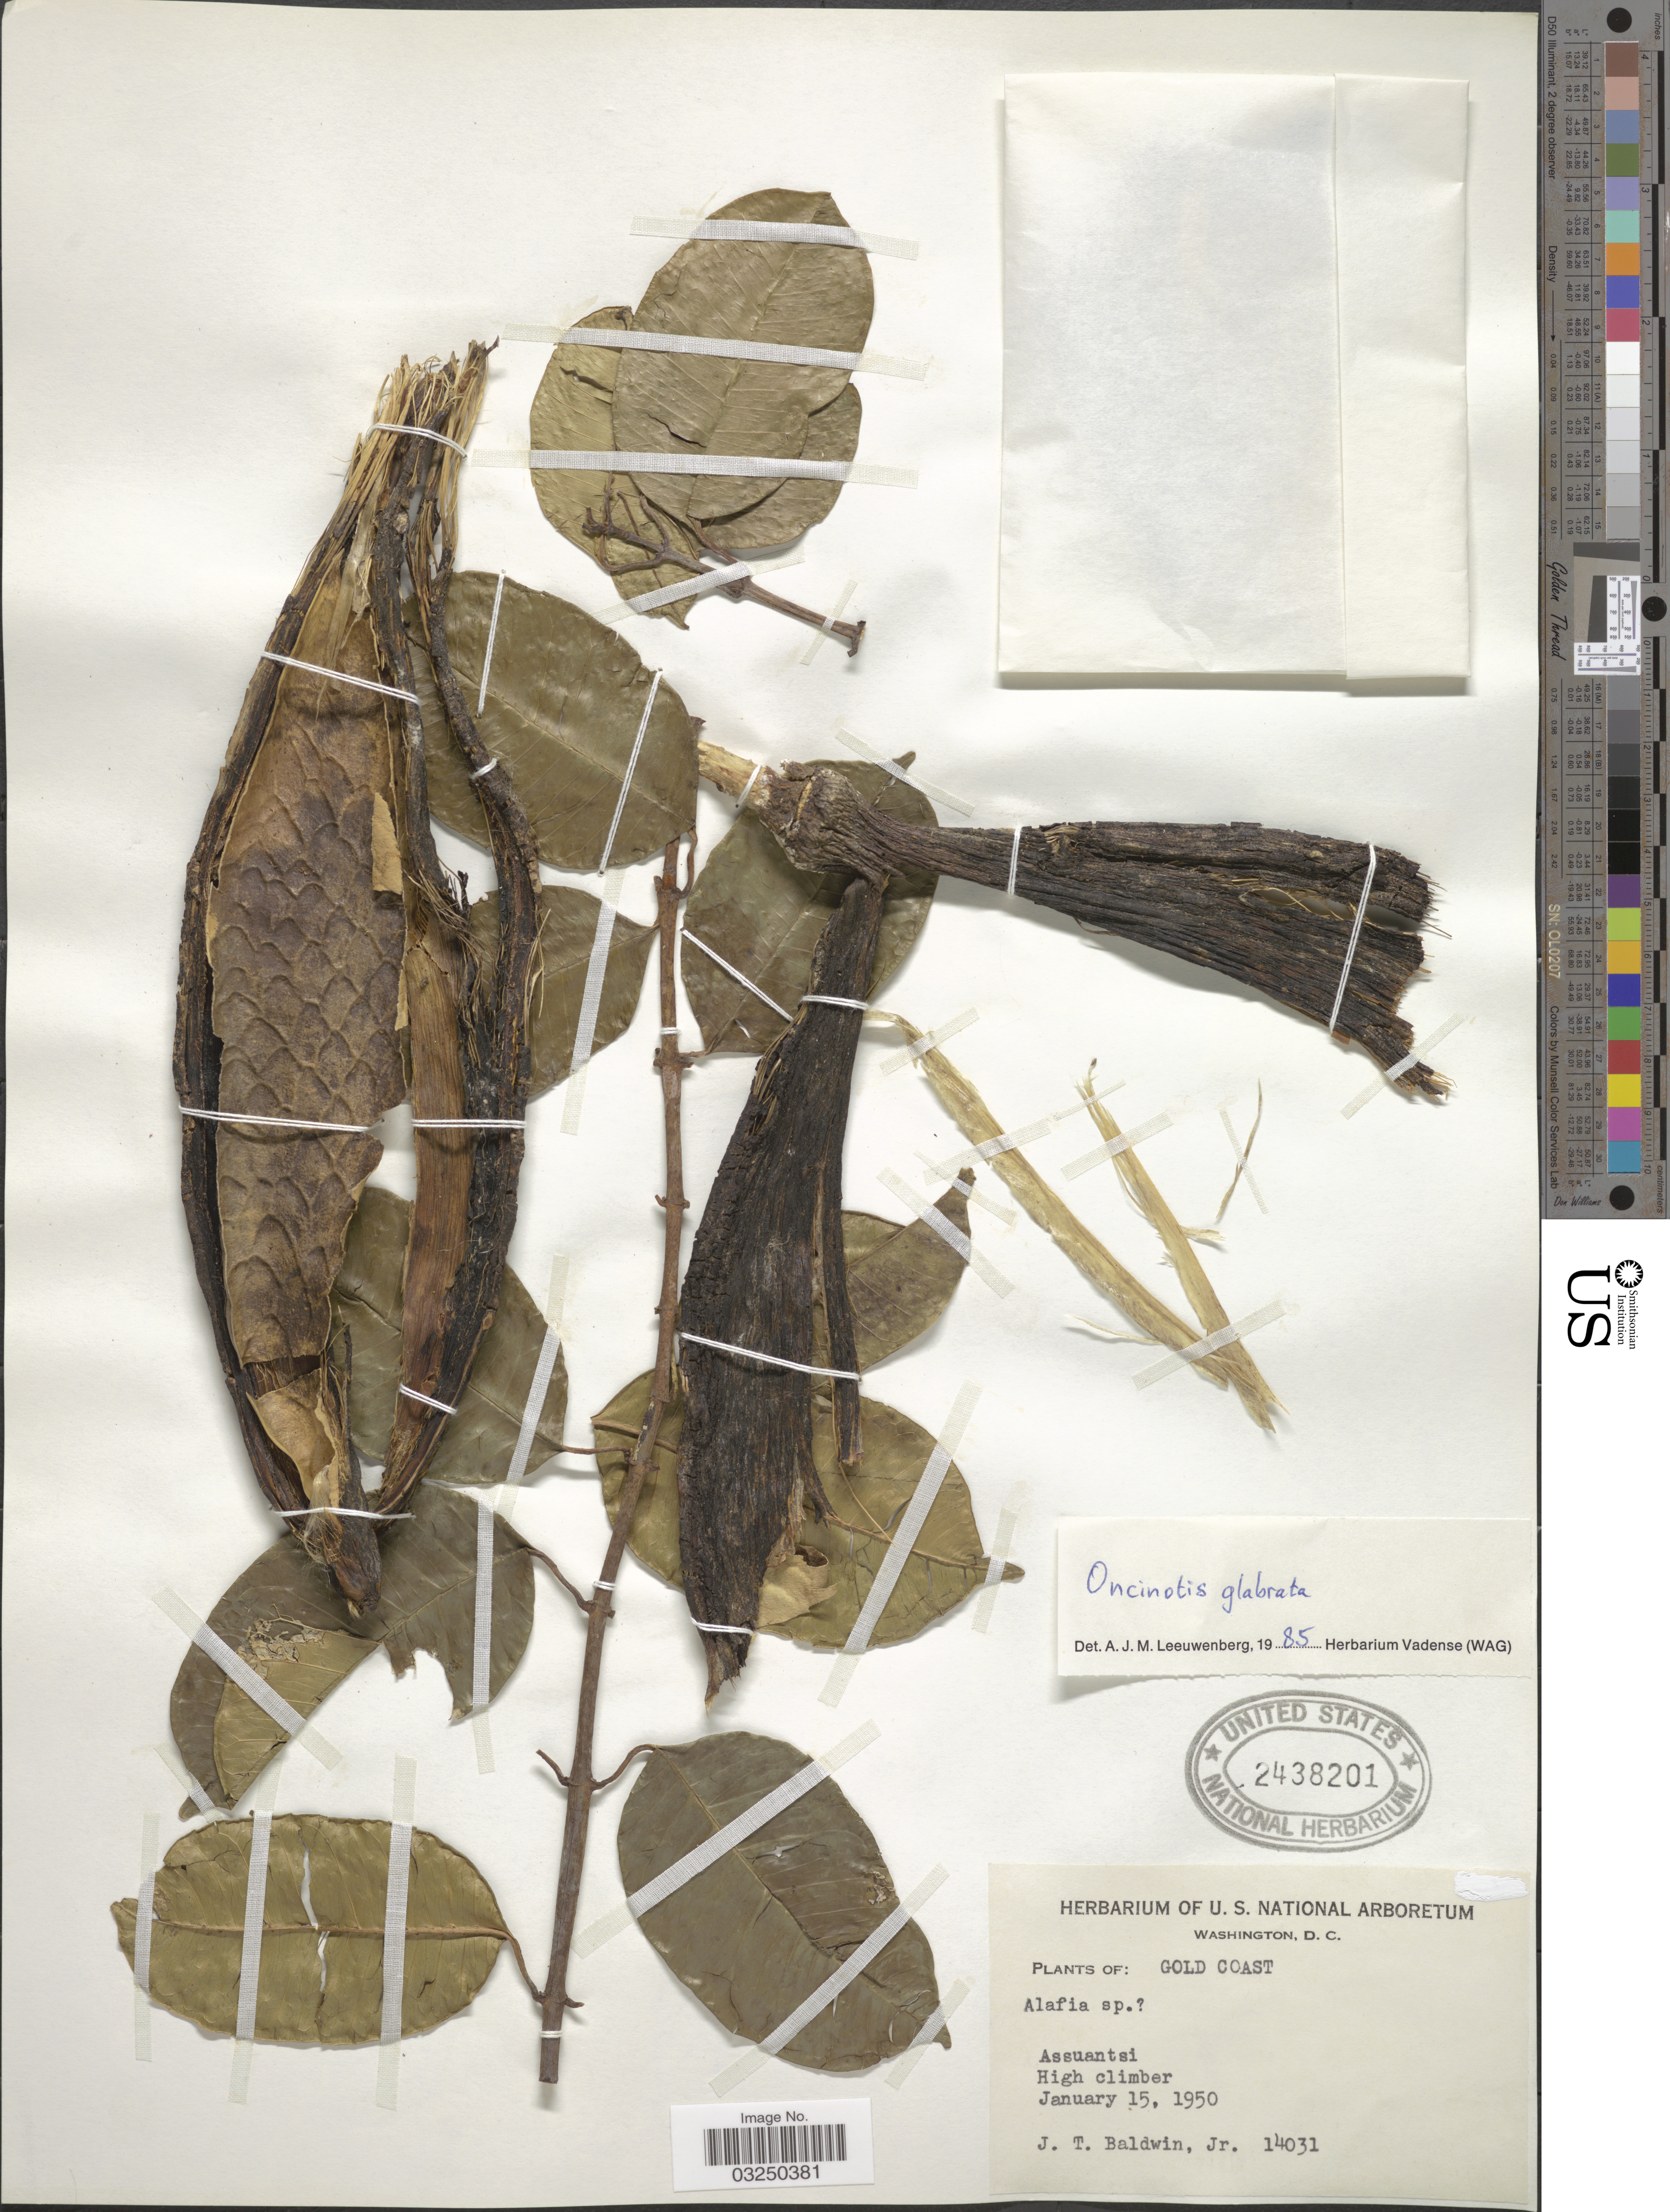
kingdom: Plantae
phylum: Tracheophyta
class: Magnoliopsida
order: Gentianales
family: Apocynaceae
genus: Oncinotis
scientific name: Oncinotis glabrata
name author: (Baill.) Stapf ex Hiern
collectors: J. T. Baldwin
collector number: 14031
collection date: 1950-01-15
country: Ghana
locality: Gold Coast, Assuantsi, High climber.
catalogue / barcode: US 2438201